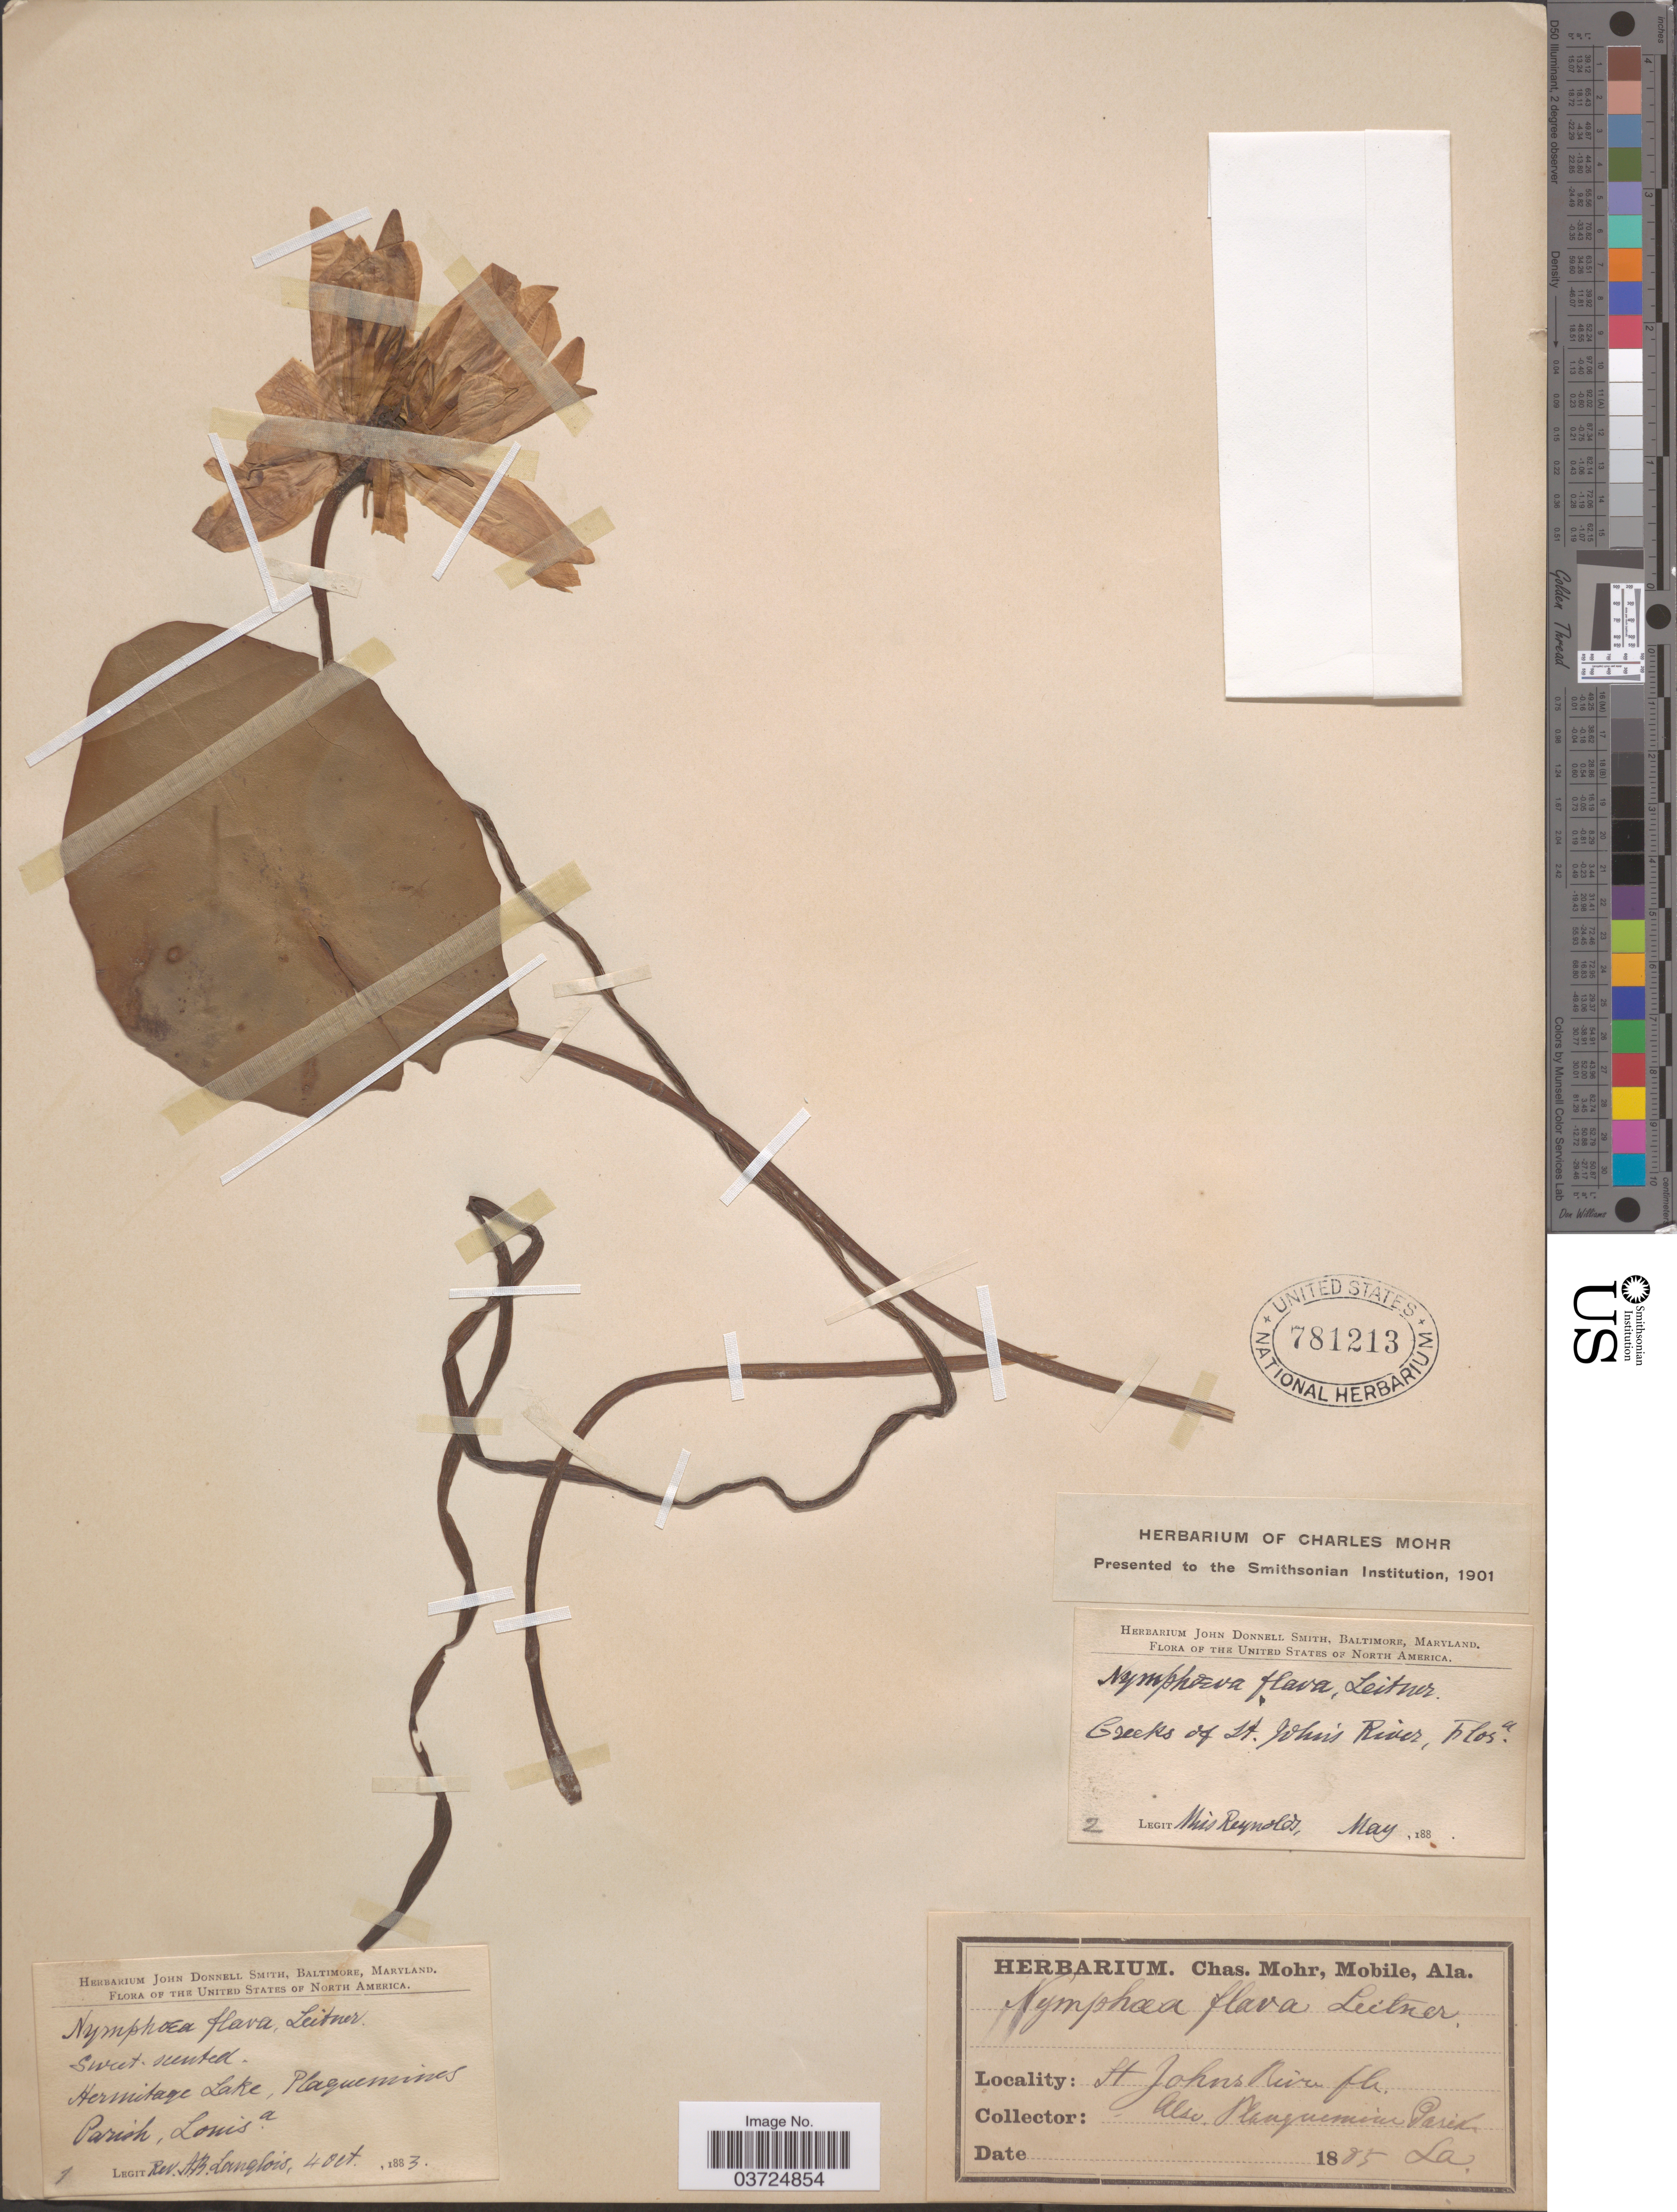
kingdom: Plantae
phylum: Tracheophyta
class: Magnoliopsida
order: Nymphaeales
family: Nymphaeaceae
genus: Nymphaea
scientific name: Nymphaea flava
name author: Leitn.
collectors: A. Langlois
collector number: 1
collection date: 1883-10-04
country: United States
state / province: Louisiana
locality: Hermitage Lake, Plaquemines Parish.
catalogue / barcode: US 781213